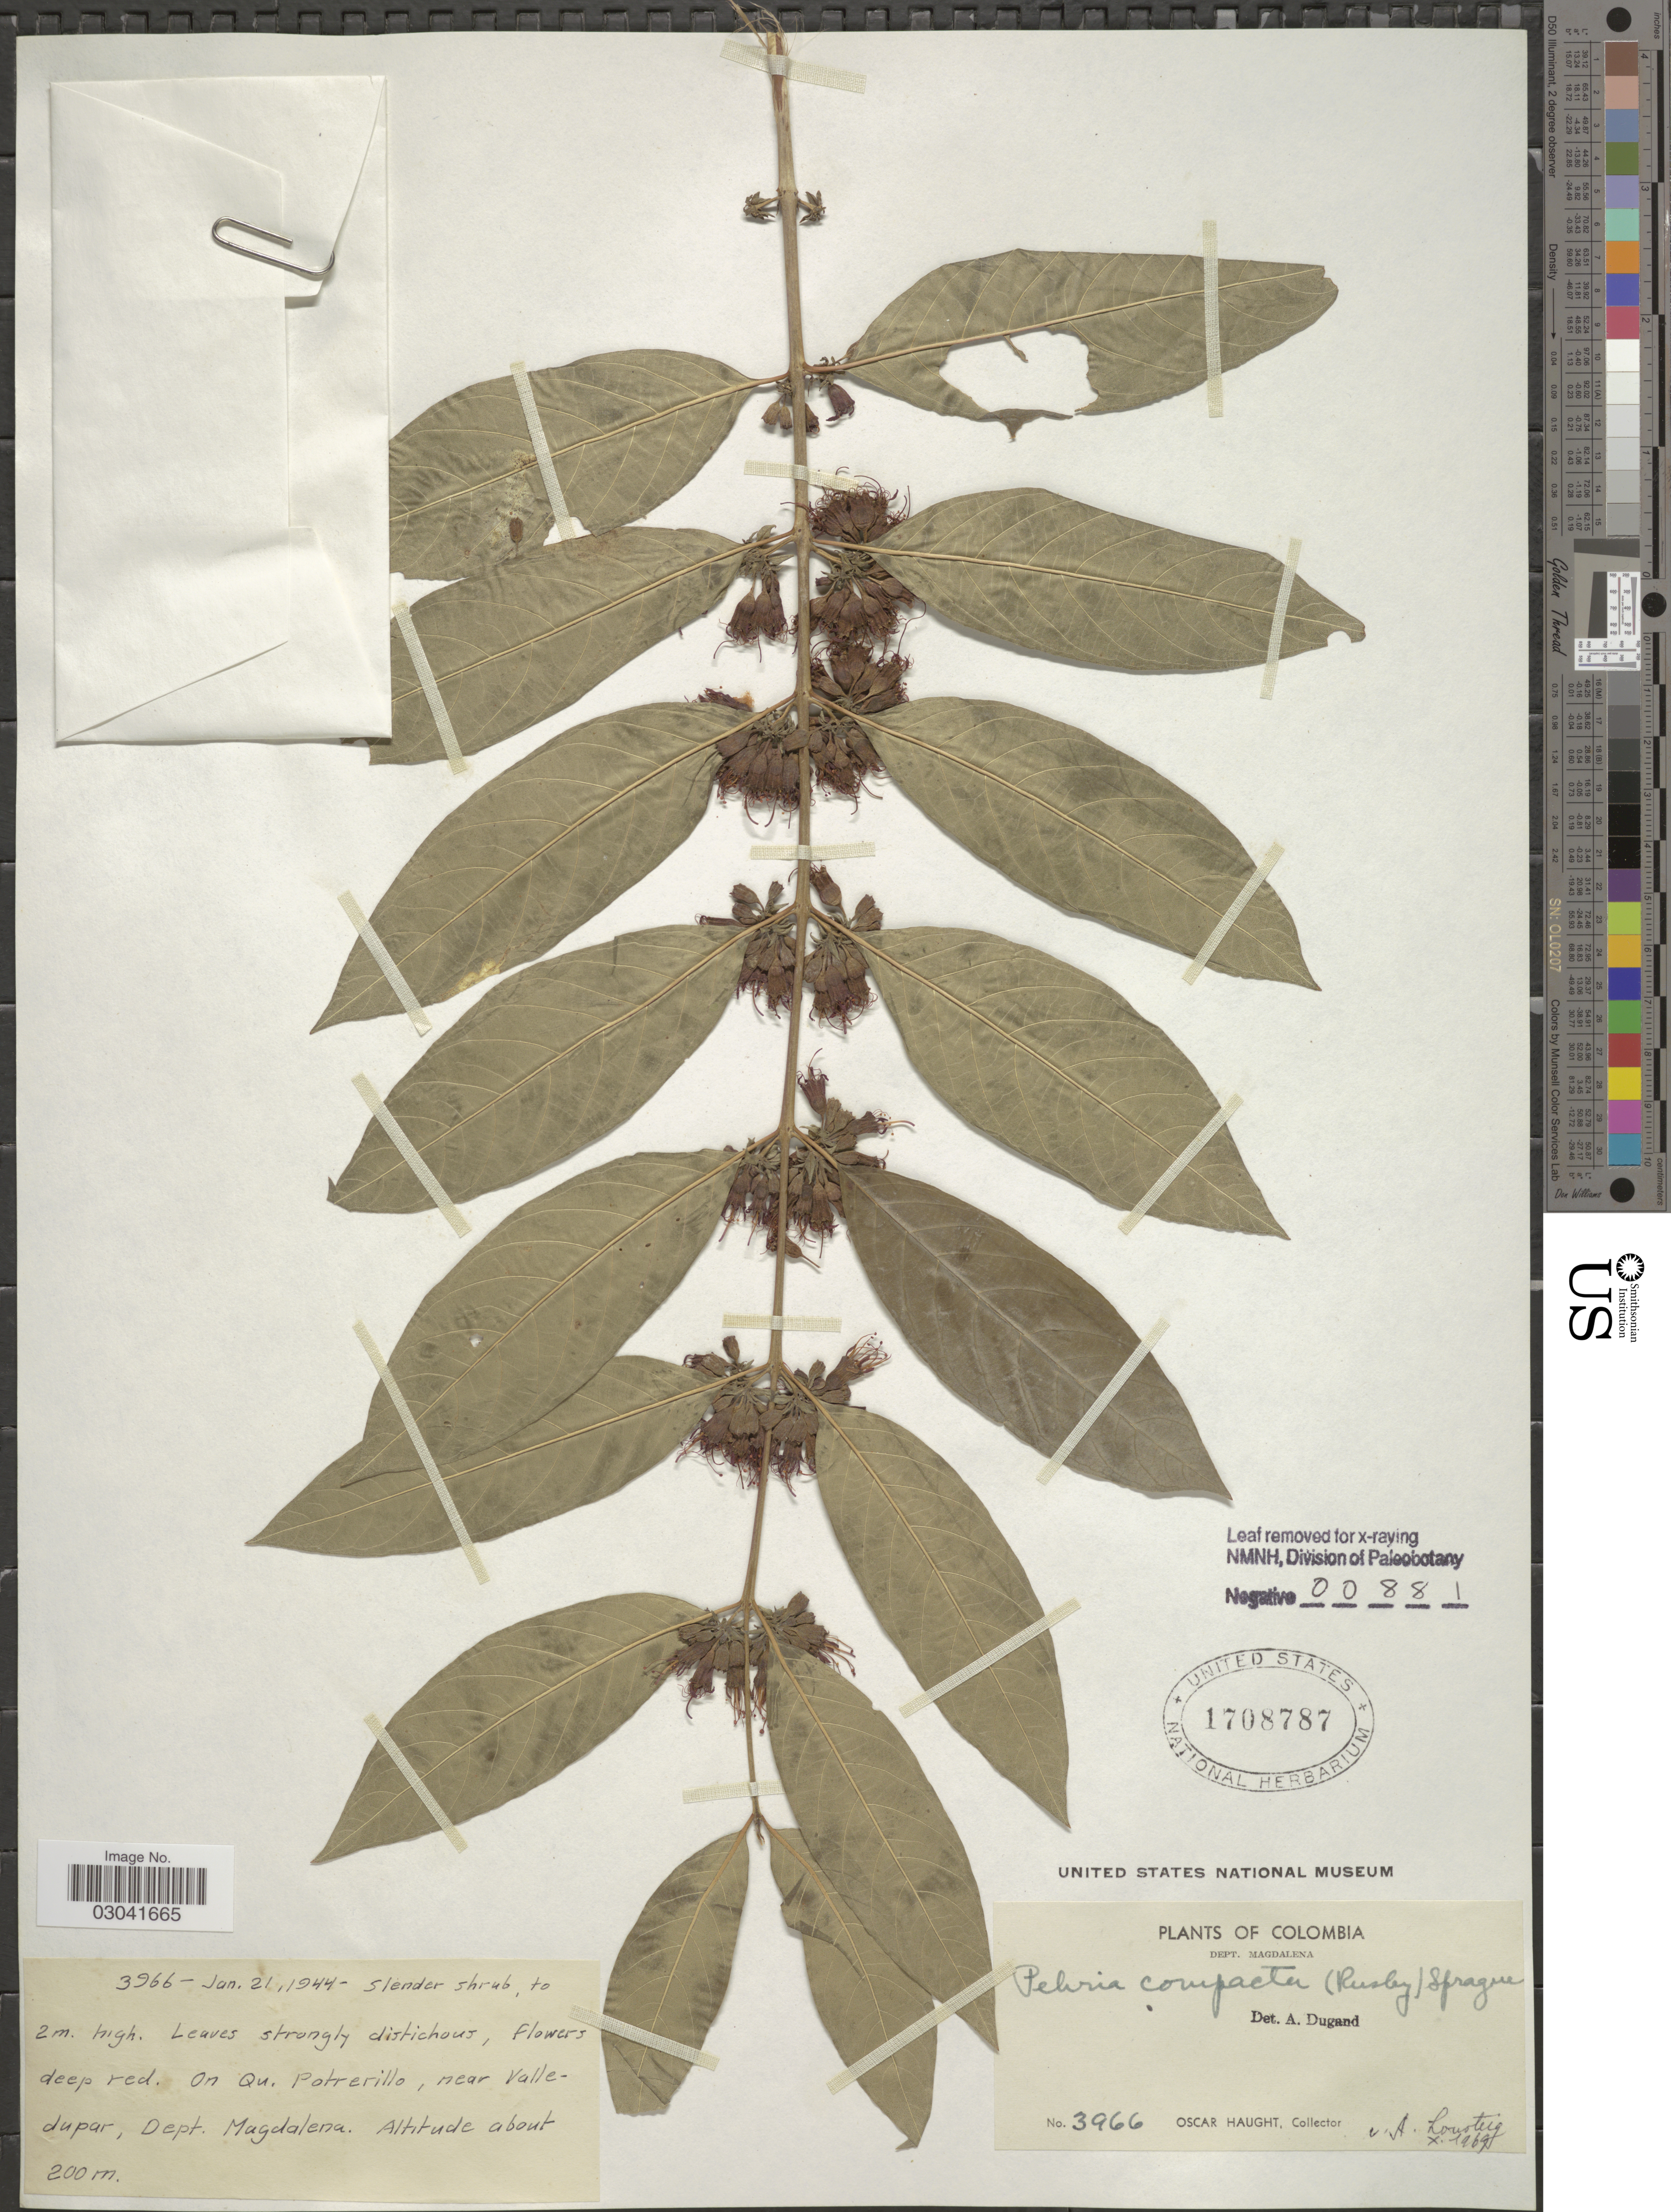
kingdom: Plantae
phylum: Tracheophyta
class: Magnoliopsida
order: Myrtales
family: Lythraceae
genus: Pehria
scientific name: Pehria compacta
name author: Sprague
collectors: O. L. Haught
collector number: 3966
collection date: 1944-01-21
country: Colombia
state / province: Magdalena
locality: On Qu. Potrerillo, near Valledupar, Dept. Magdalena.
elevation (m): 200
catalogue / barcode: US 1708787